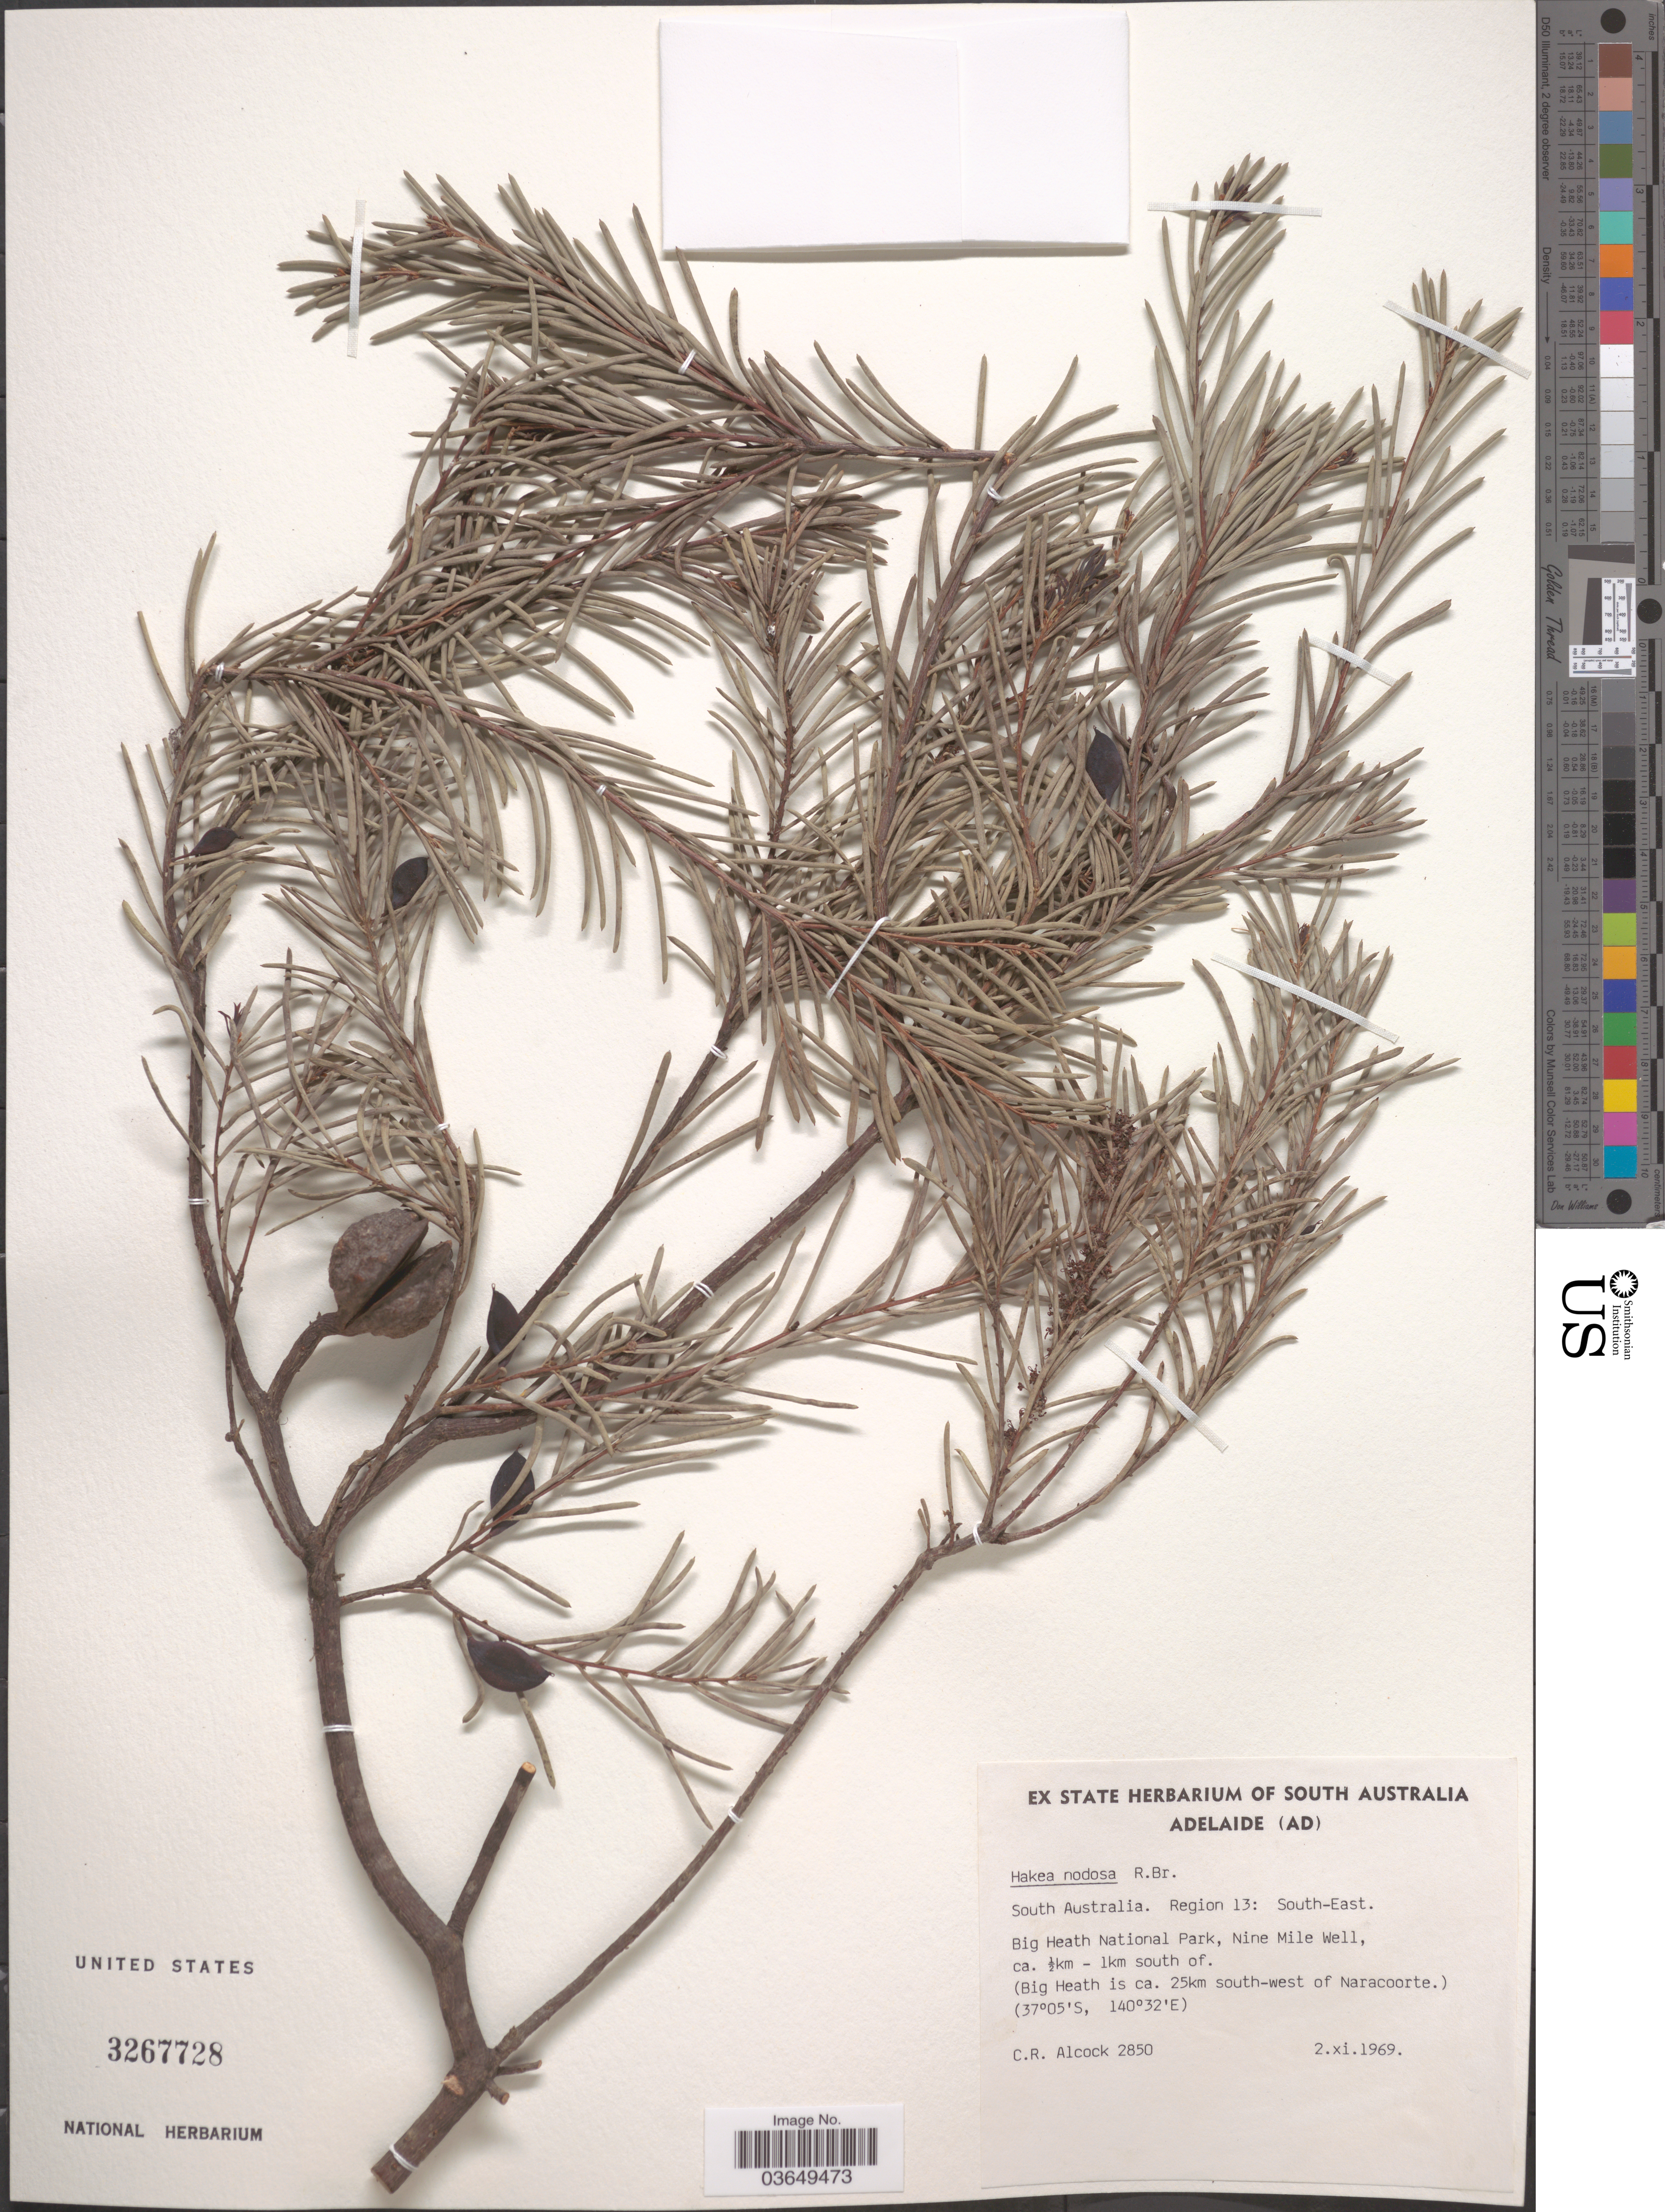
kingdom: Plantae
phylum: Tracheophyta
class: Magnoliopsida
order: Proteales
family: Proteaceae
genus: Hakea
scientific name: Hakea nodosa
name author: Meisn.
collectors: C. Alcock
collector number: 2850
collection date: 1969-11-02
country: Australia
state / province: South Australia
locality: Region 13: South-East. Big Heath National Park, Nine Mile Well, ca. ½km - 1km south of. (Big Heath is ca. 25km south-west of Naracoorte.).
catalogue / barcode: US 3267728